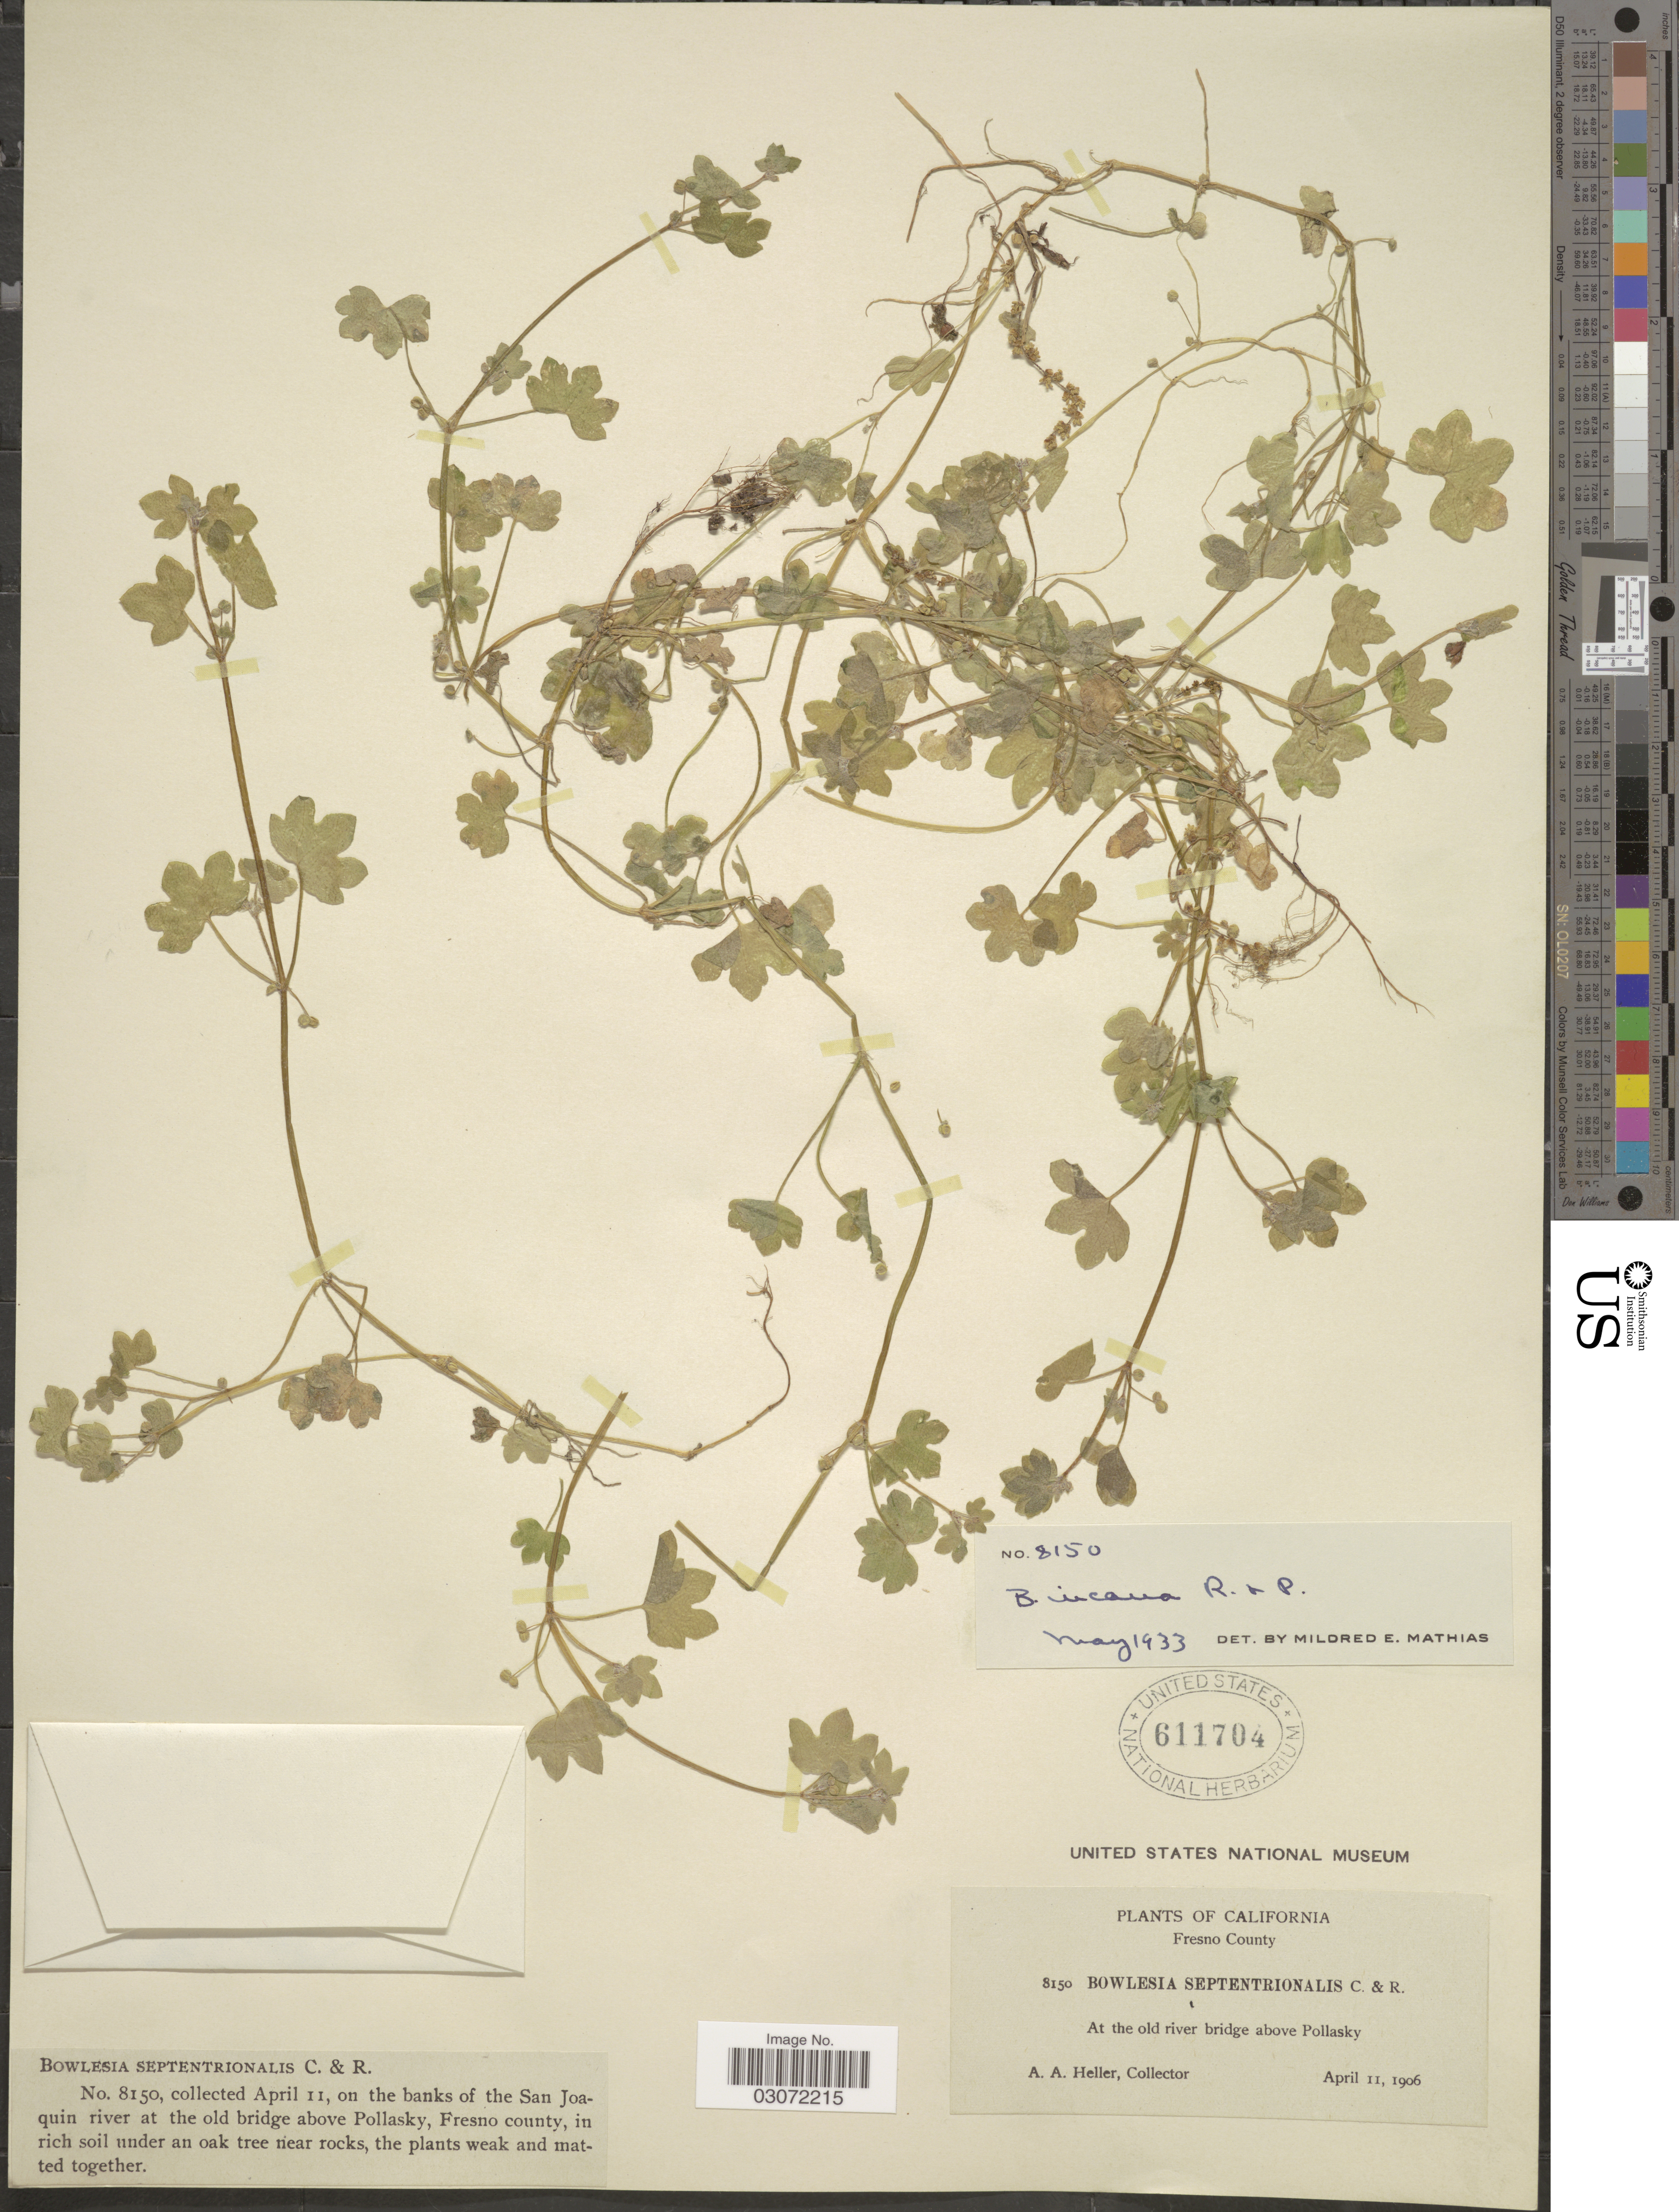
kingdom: Plantae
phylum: Tracheophyta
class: Magnoliopsida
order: Apiales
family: Apiaceae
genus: Bowlesia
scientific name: Bowlesia incana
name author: Ruiz & Pav.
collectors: A. A. Heller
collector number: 8150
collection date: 1906-04-11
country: United States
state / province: California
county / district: Fresno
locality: Fresno County. On the banks of the San Joaquin river at the old river bridge above Pollasky.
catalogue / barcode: US 611704